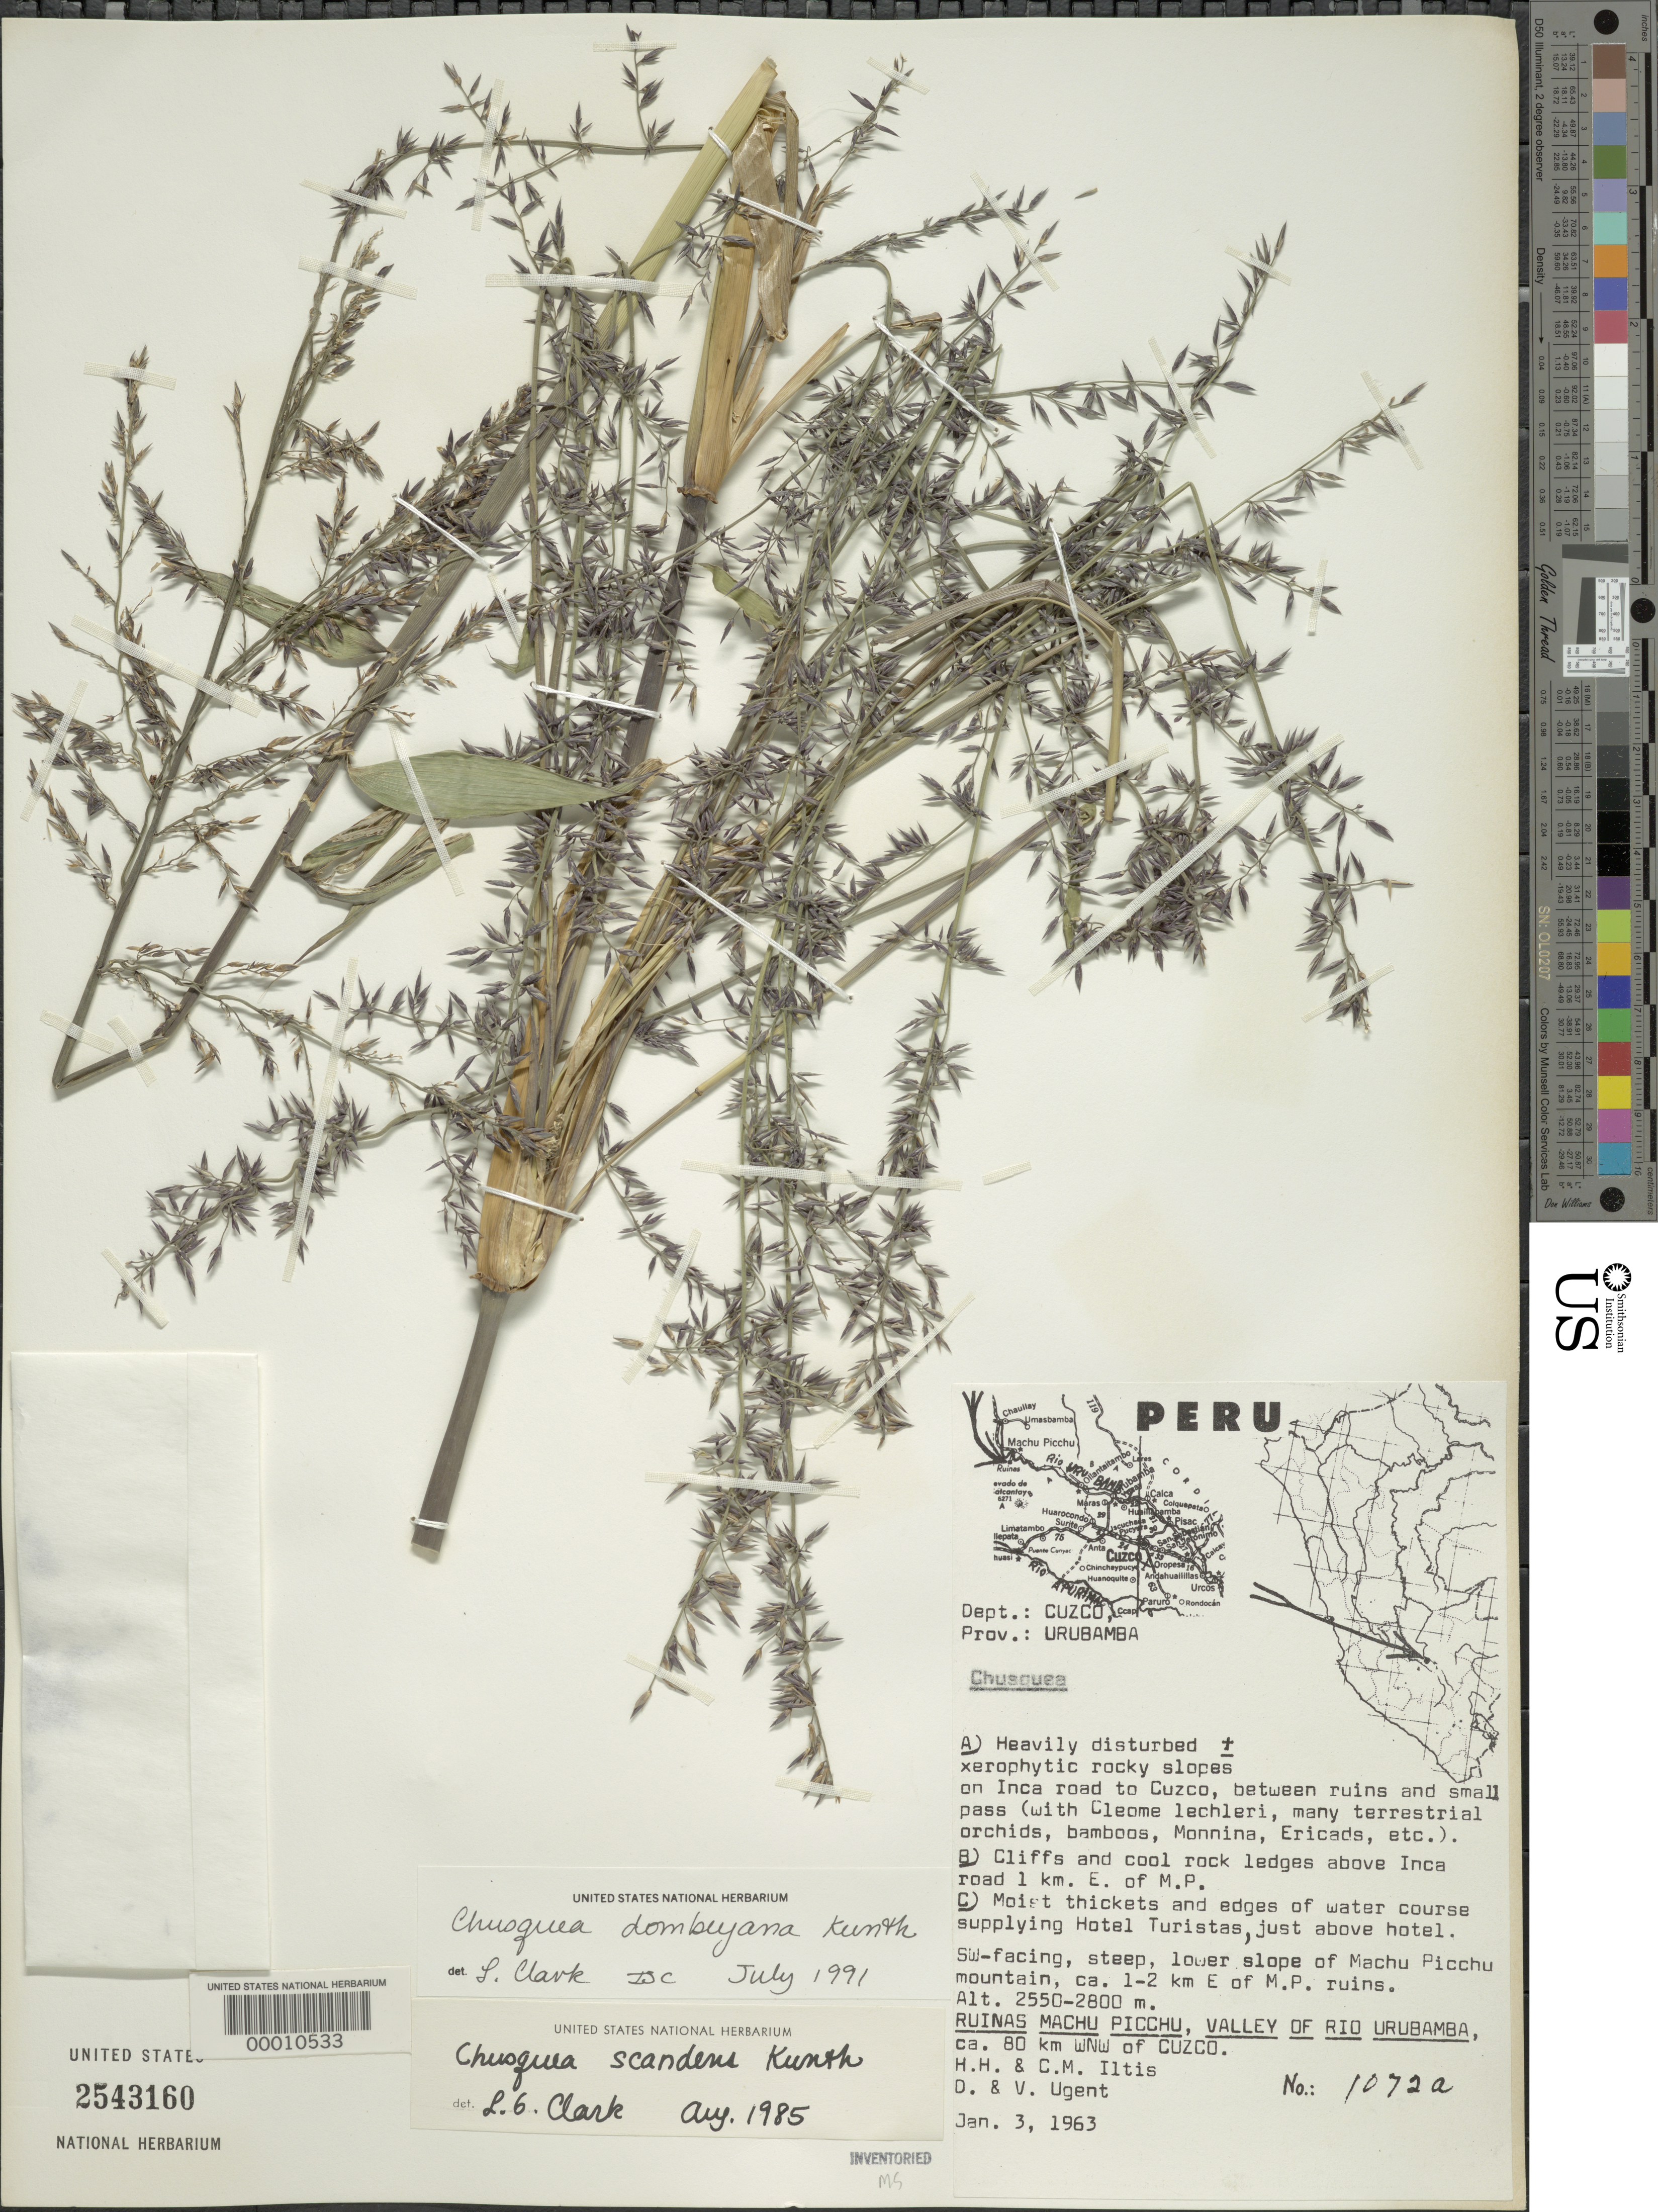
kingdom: Plantae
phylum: Tracheophyta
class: Liliopsida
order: Poales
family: Poaceae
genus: Chusquea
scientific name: Chusquea dombeyana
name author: Kunth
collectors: H. H. Iltis, C. M Iltis, D. Ugent & V. Ugent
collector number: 1072 A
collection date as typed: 03 Jan 1963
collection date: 1963-01-03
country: Peru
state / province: Cusco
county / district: Urubamba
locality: Machu Picchu Mountain, ca. 1-2 km E of Machupicchu Ruins; Ruinas Machu Picchu, valley of Río Urubamba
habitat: Steep, lower slope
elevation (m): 2550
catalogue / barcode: US 2543160